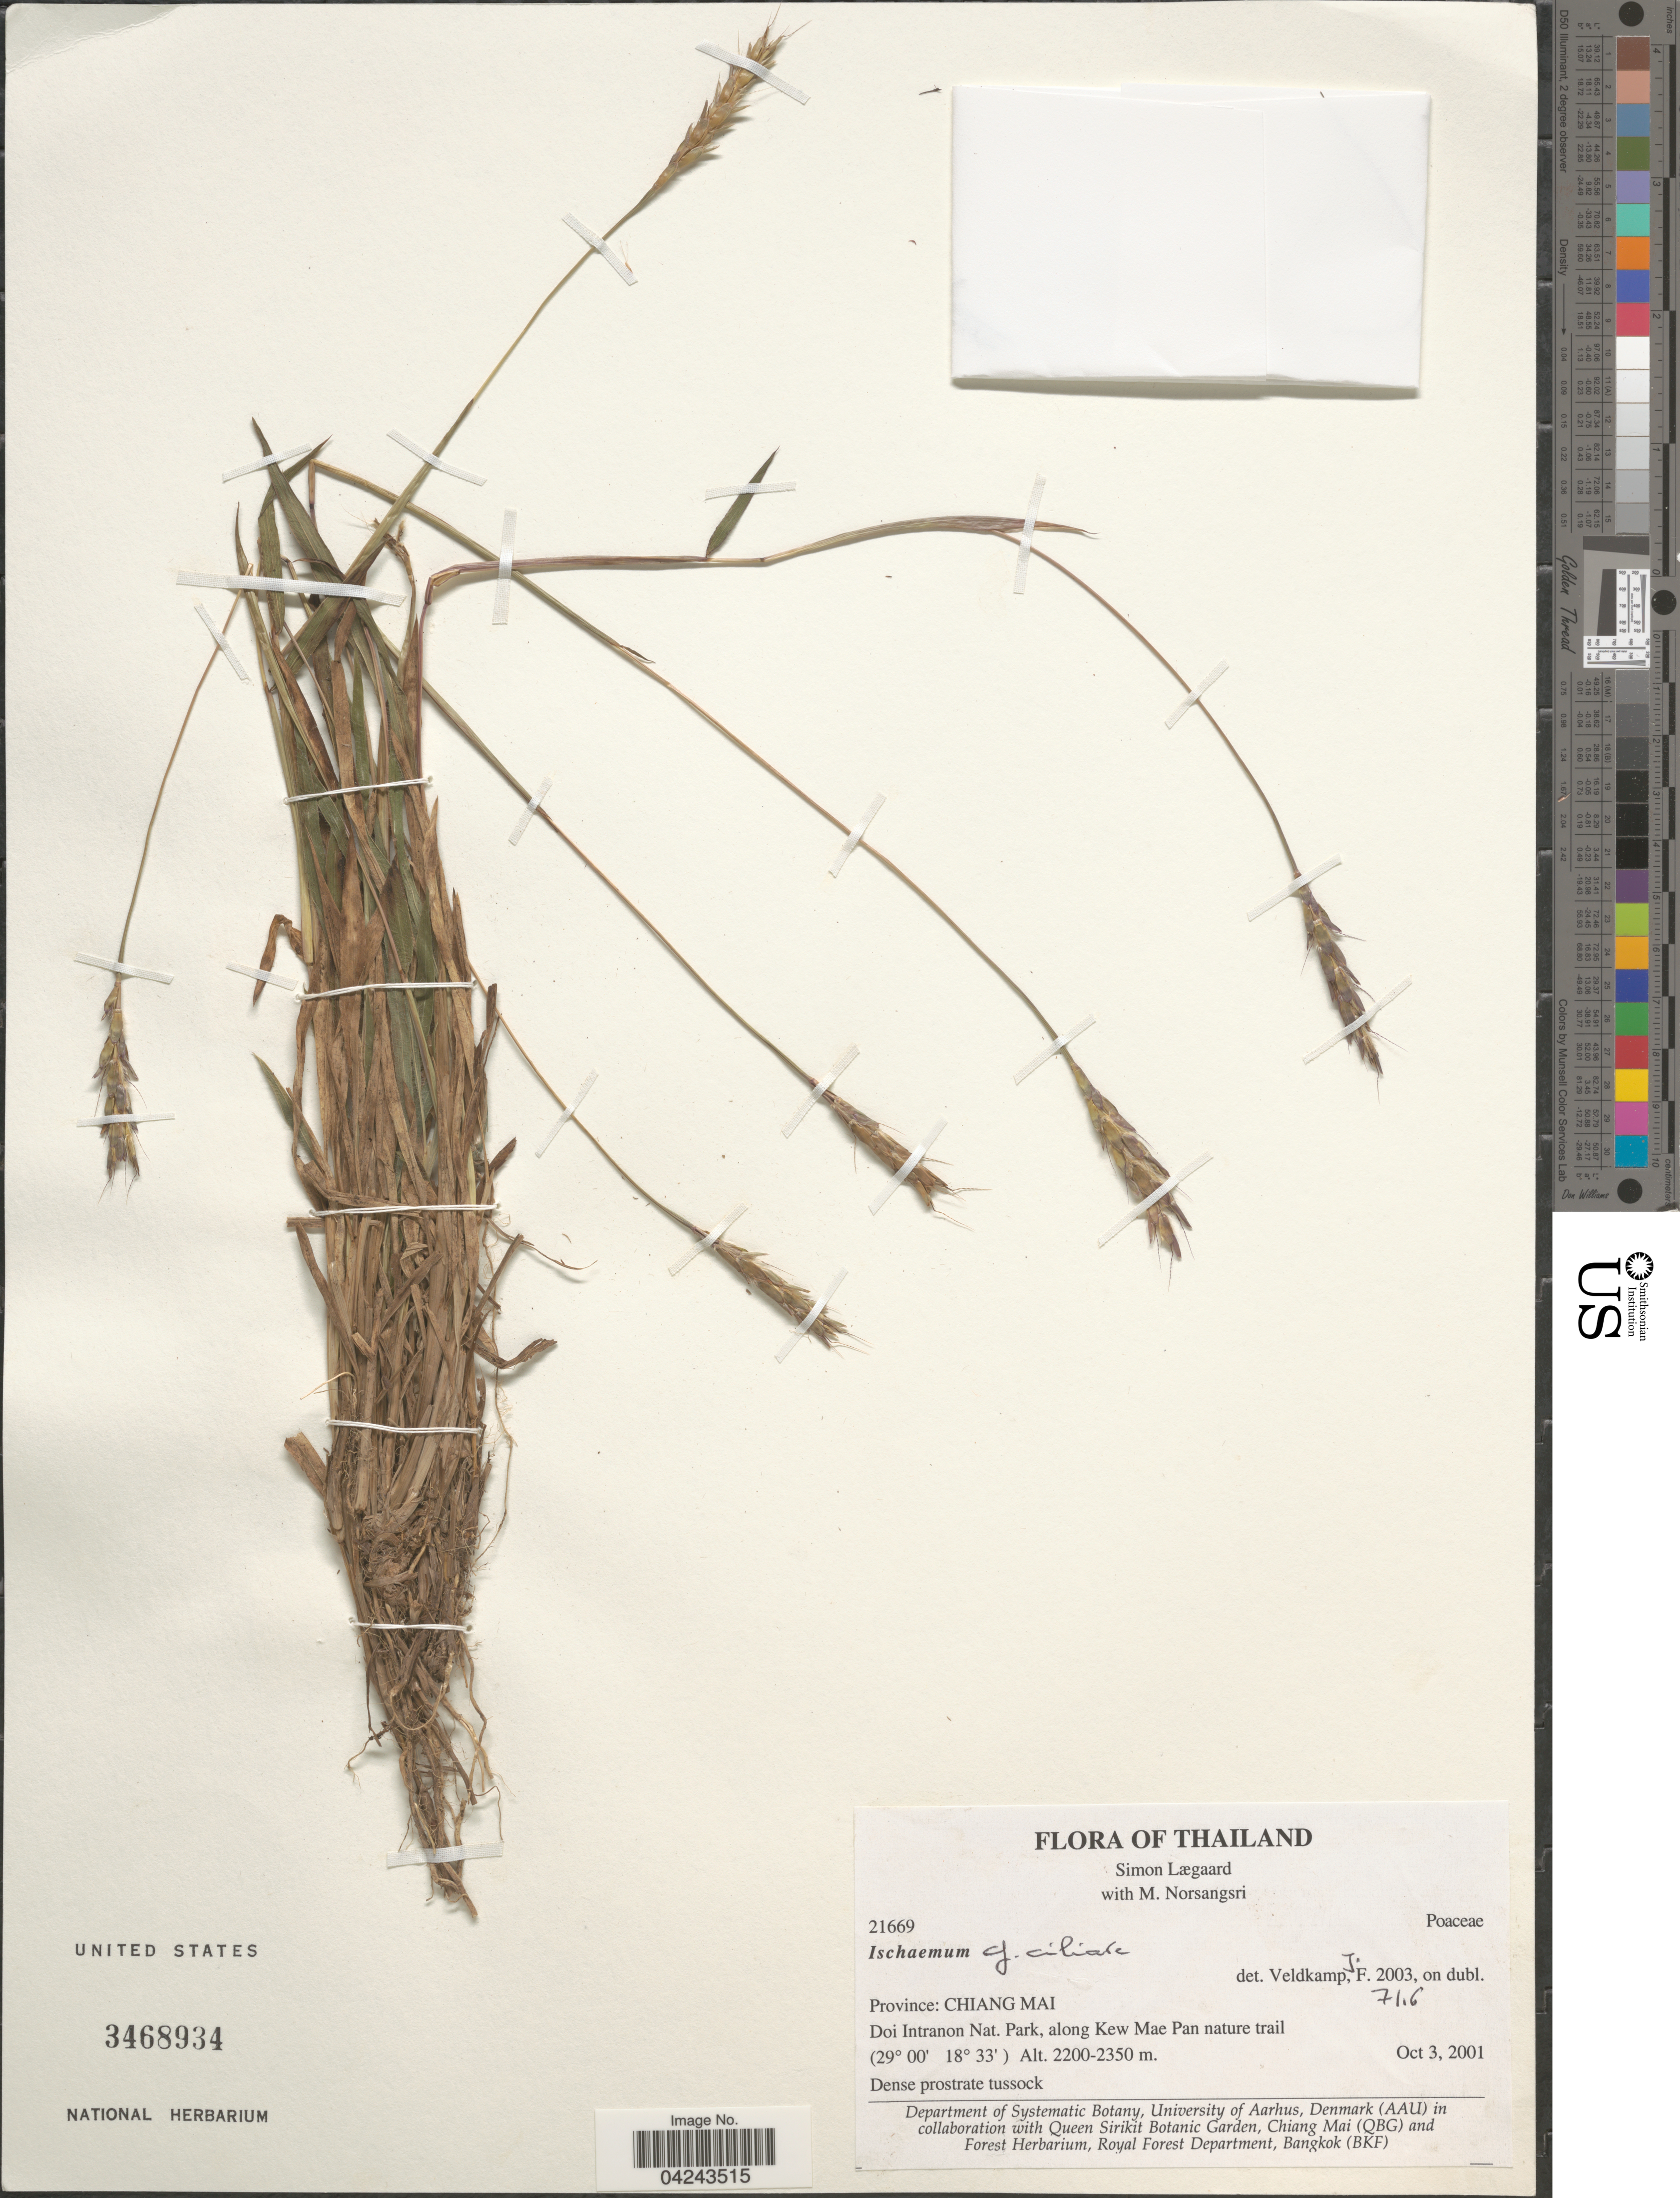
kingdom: Plantae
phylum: Tracheophyta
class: Liliopsida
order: Poales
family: Poaceae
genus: Ischaemum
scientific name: Ischaemum ciliare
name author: Retz.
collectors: S. Lægaard & M. Norsangsri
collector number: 21669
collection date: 2001-10-03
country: Thailand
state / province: Chiang Mai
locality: Doi Intranon Nat. Park, along Kew Mae Pan nature trail.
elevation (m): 2200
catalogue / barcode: US 3468934